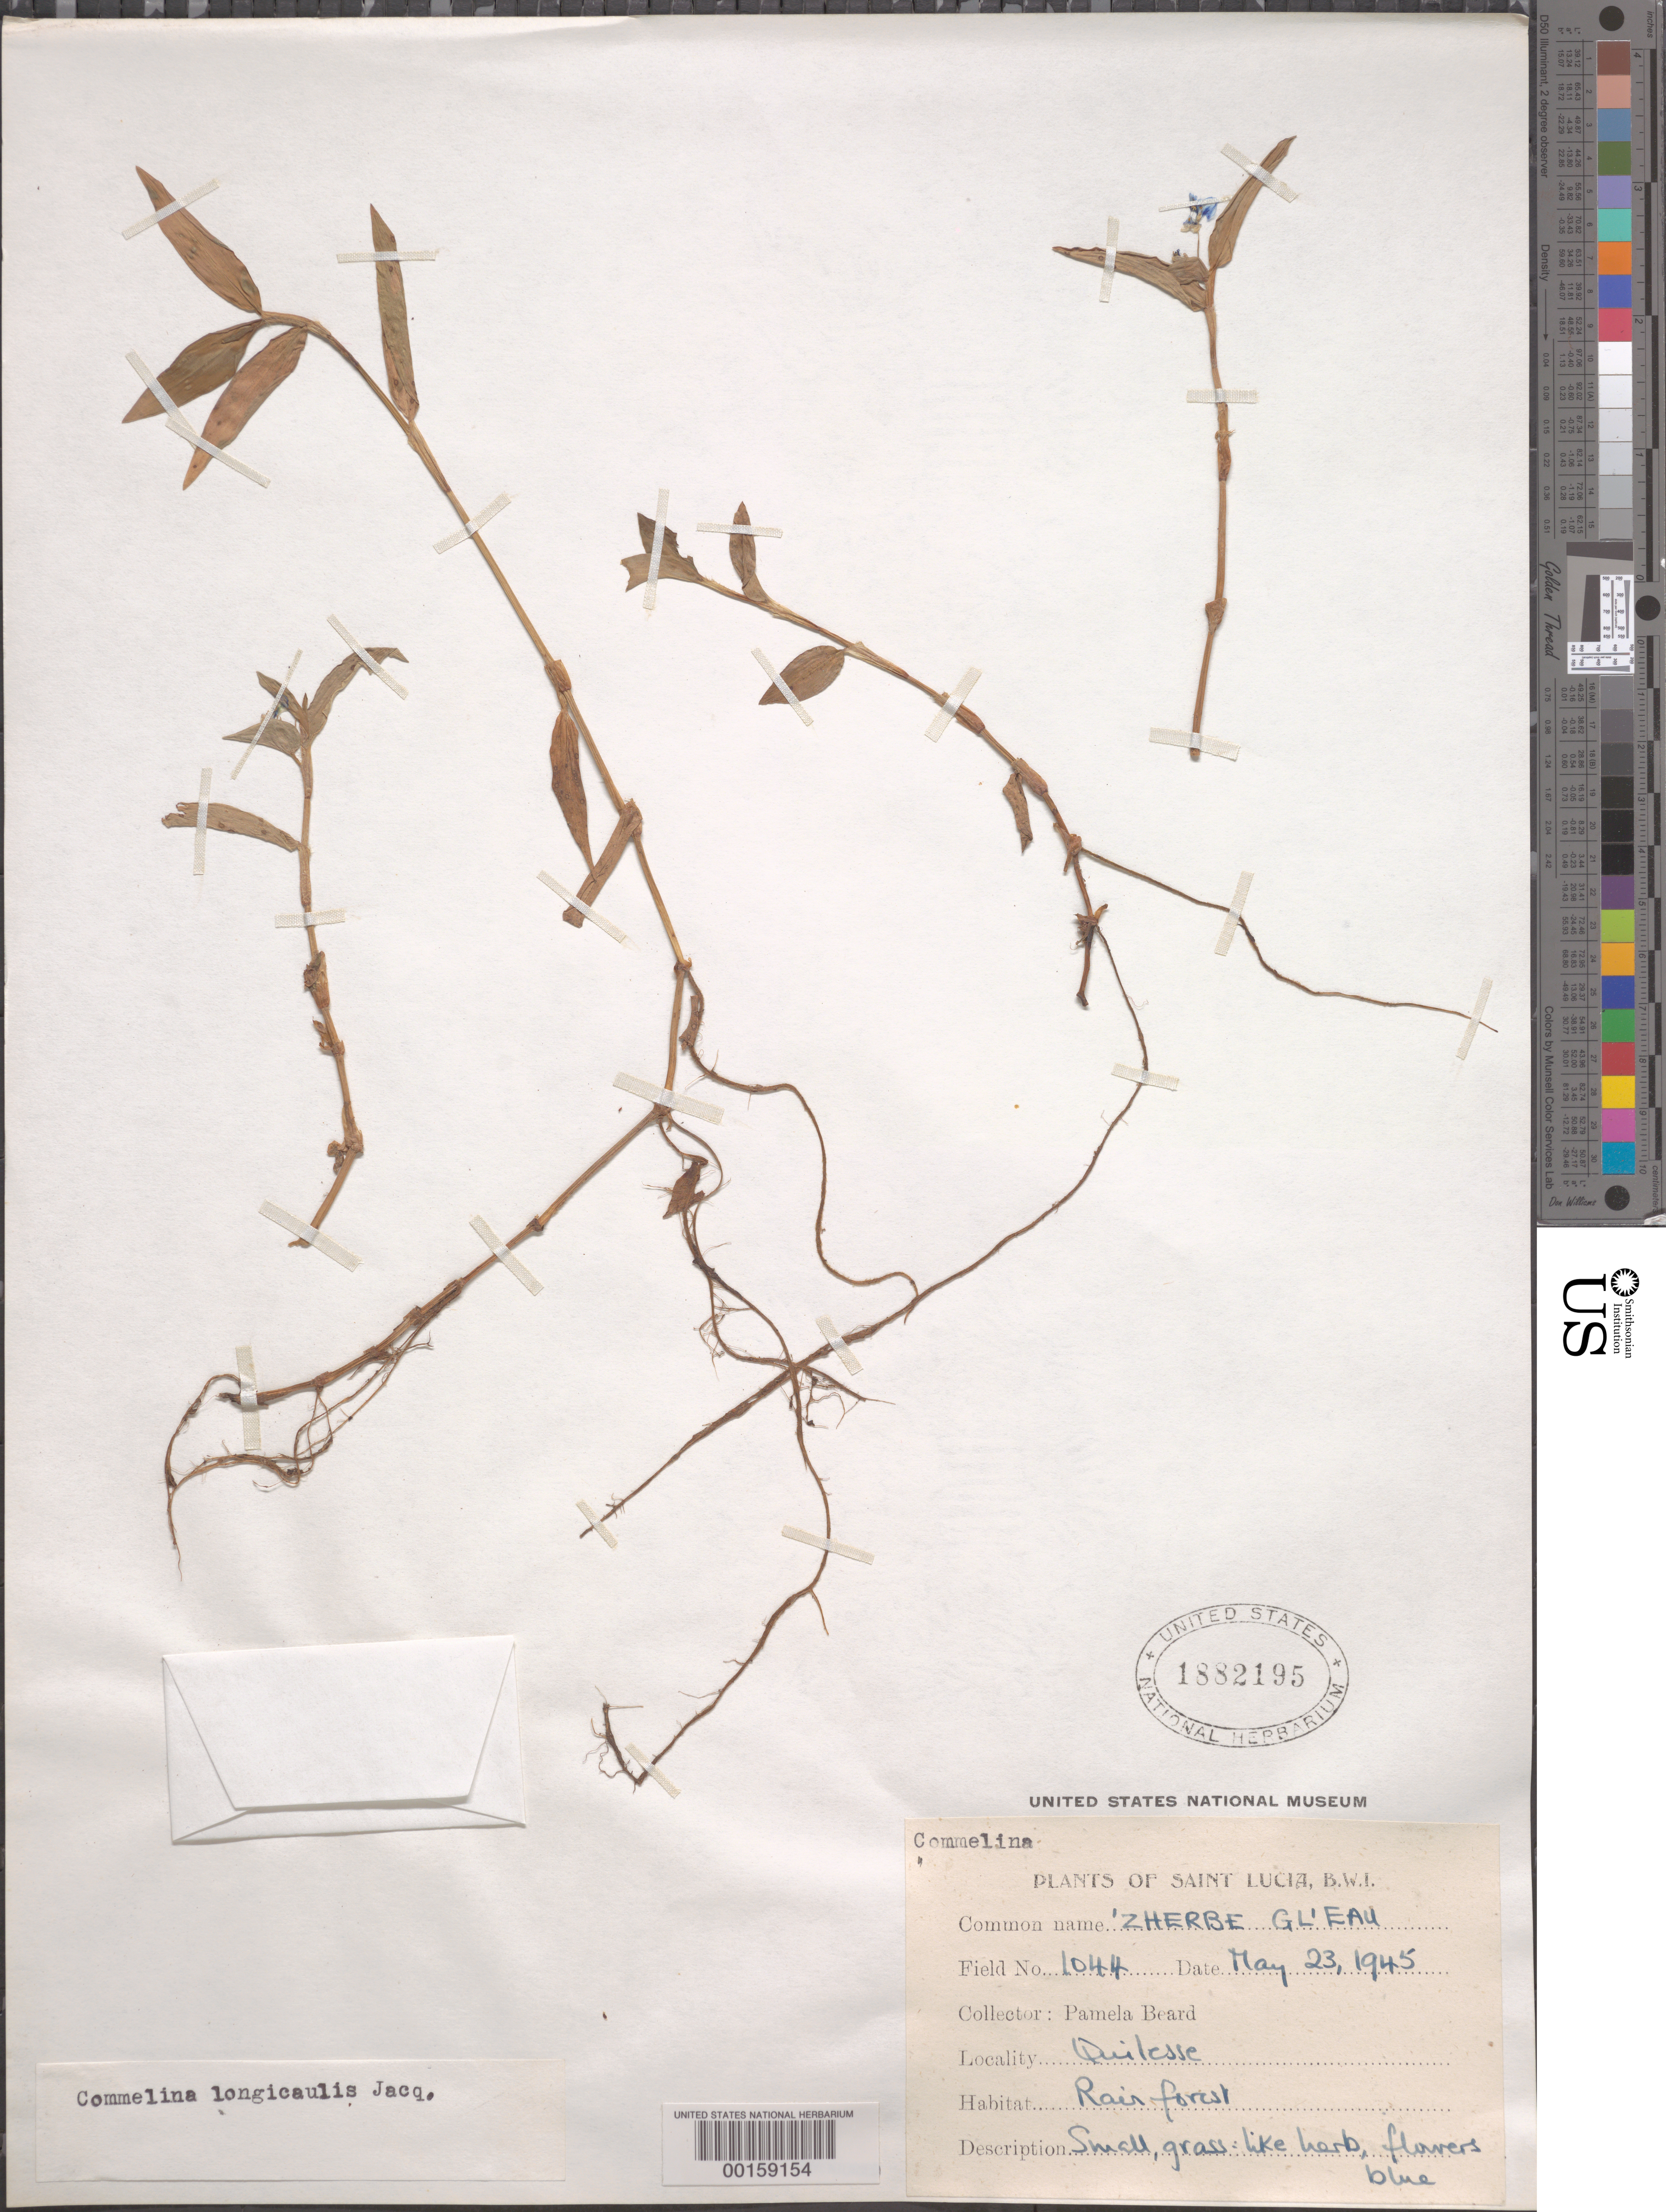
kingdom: Plantae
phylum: Tracheophyta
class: Liliopsida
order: Commelinales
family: Commelinaceae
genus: Commelina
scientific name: Commelina diffusa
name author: Burm. f.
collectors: P. Beard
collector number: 1044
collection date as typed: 23 May 1945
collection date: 1945-05-23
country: St. Lucia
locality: Quilesse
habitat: Rain forest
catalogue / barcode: US 1882195